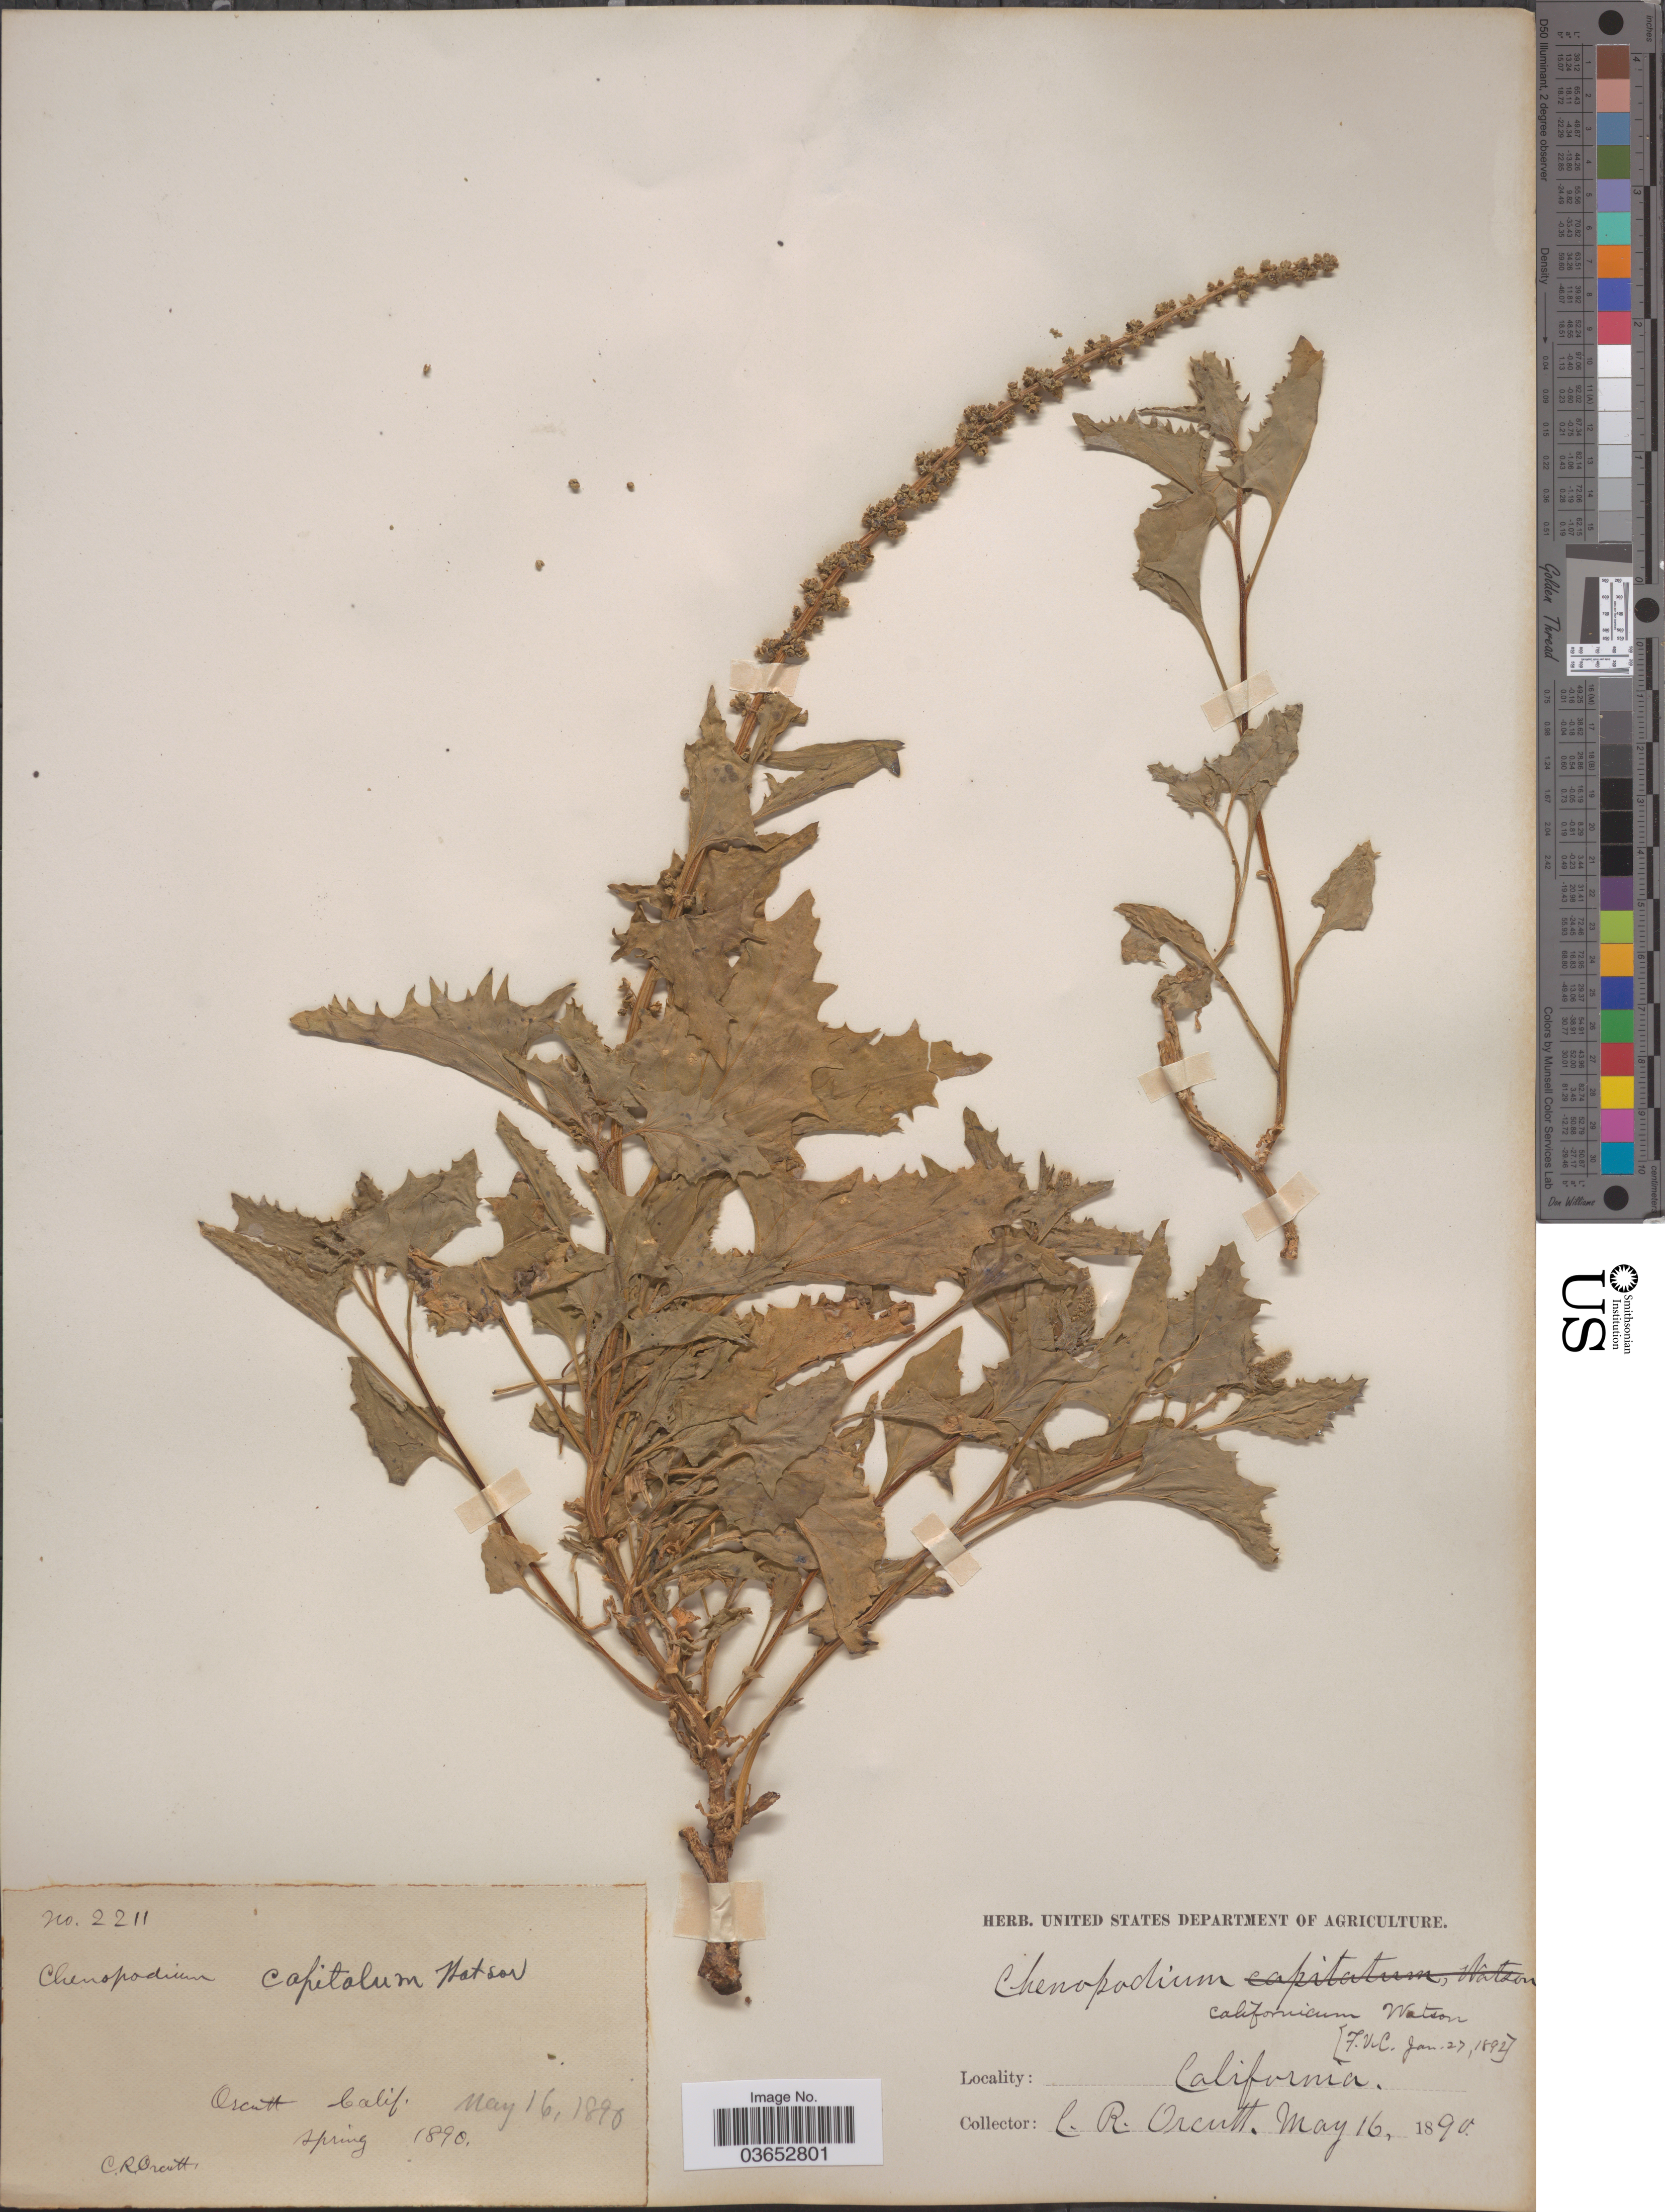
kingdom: Plantae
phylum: Tracheophyta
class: Magnoliopsida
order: Caryophyllales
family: Amaranthaceae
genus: Chenopodium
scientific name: Chenopodium californicum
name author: S. Watson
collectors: C. R. Orcutt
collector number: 2211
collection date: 1890-05-16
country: United States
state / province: California